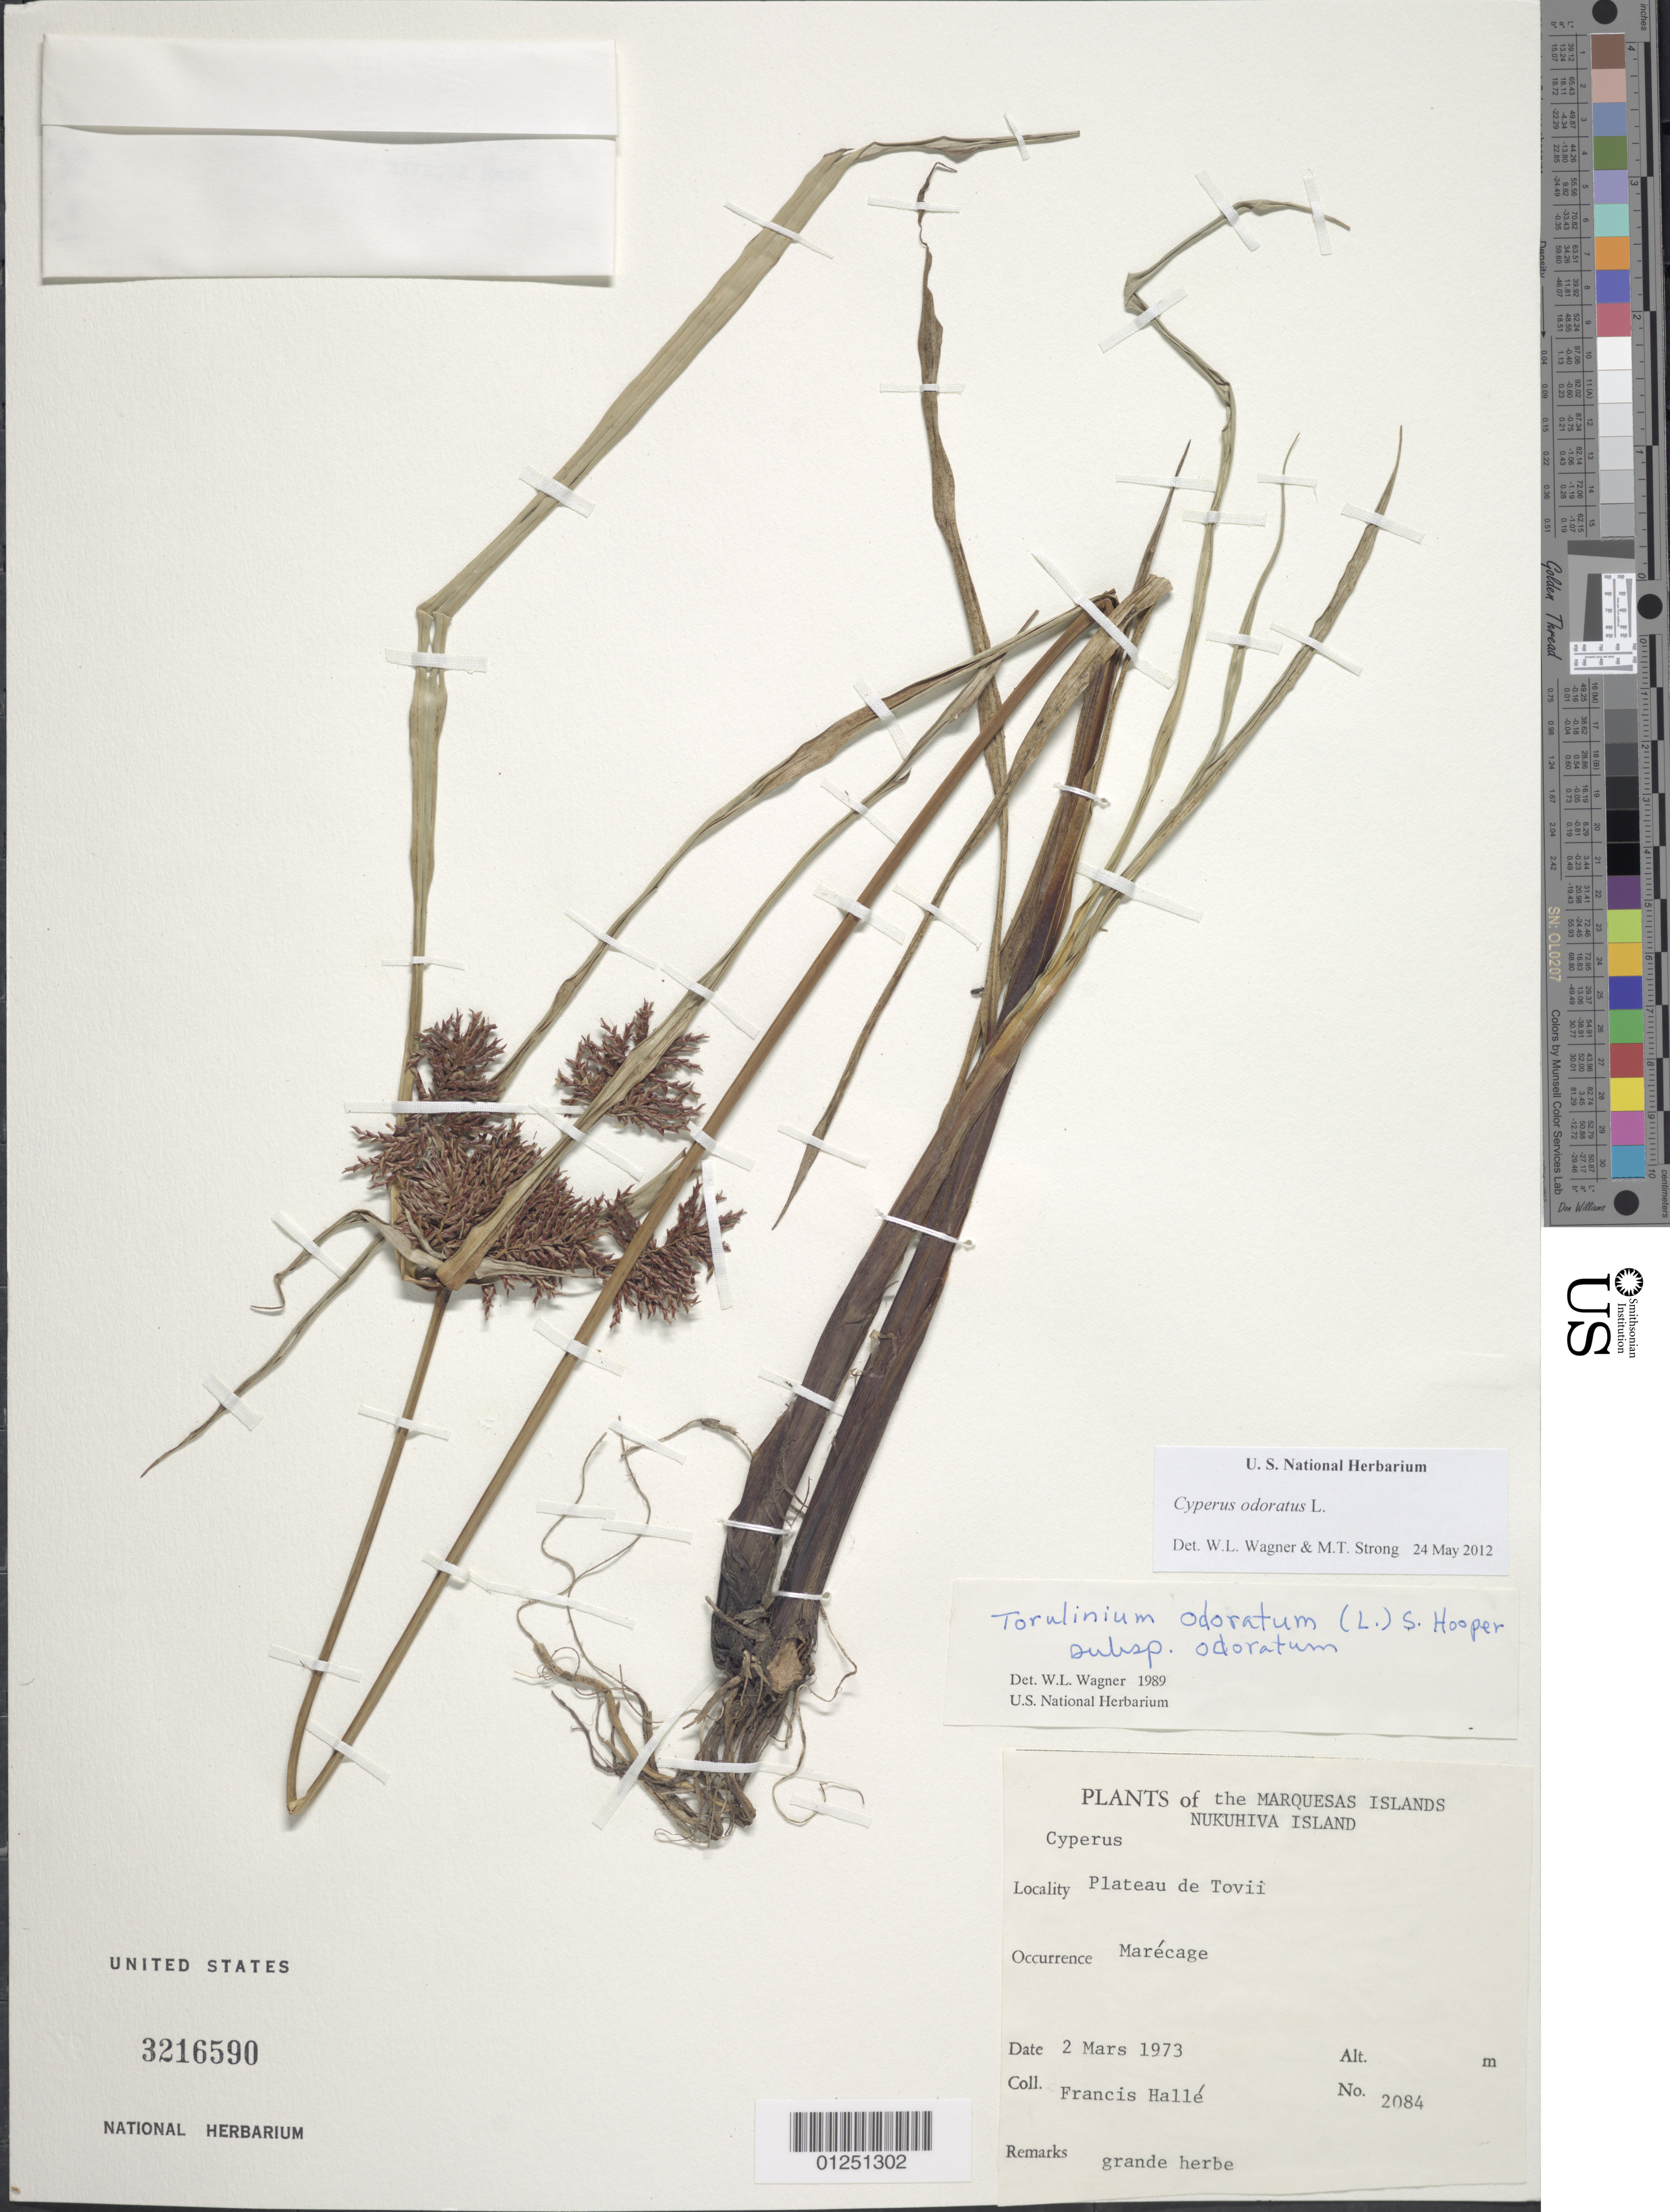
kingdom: Plantae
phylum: Tracheophyta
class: Liliopsida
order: Poales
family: Cyperaceae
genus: Cyperus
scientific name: Cyperus odoratus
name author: L.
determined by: Wagner, W. L.; Strong, M. T.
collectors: F. Hallé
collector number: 2084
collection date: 1973-03-02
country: French Polynesia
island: Nuku Hiva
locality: Plateau de Toovii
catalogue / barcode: US 3216590